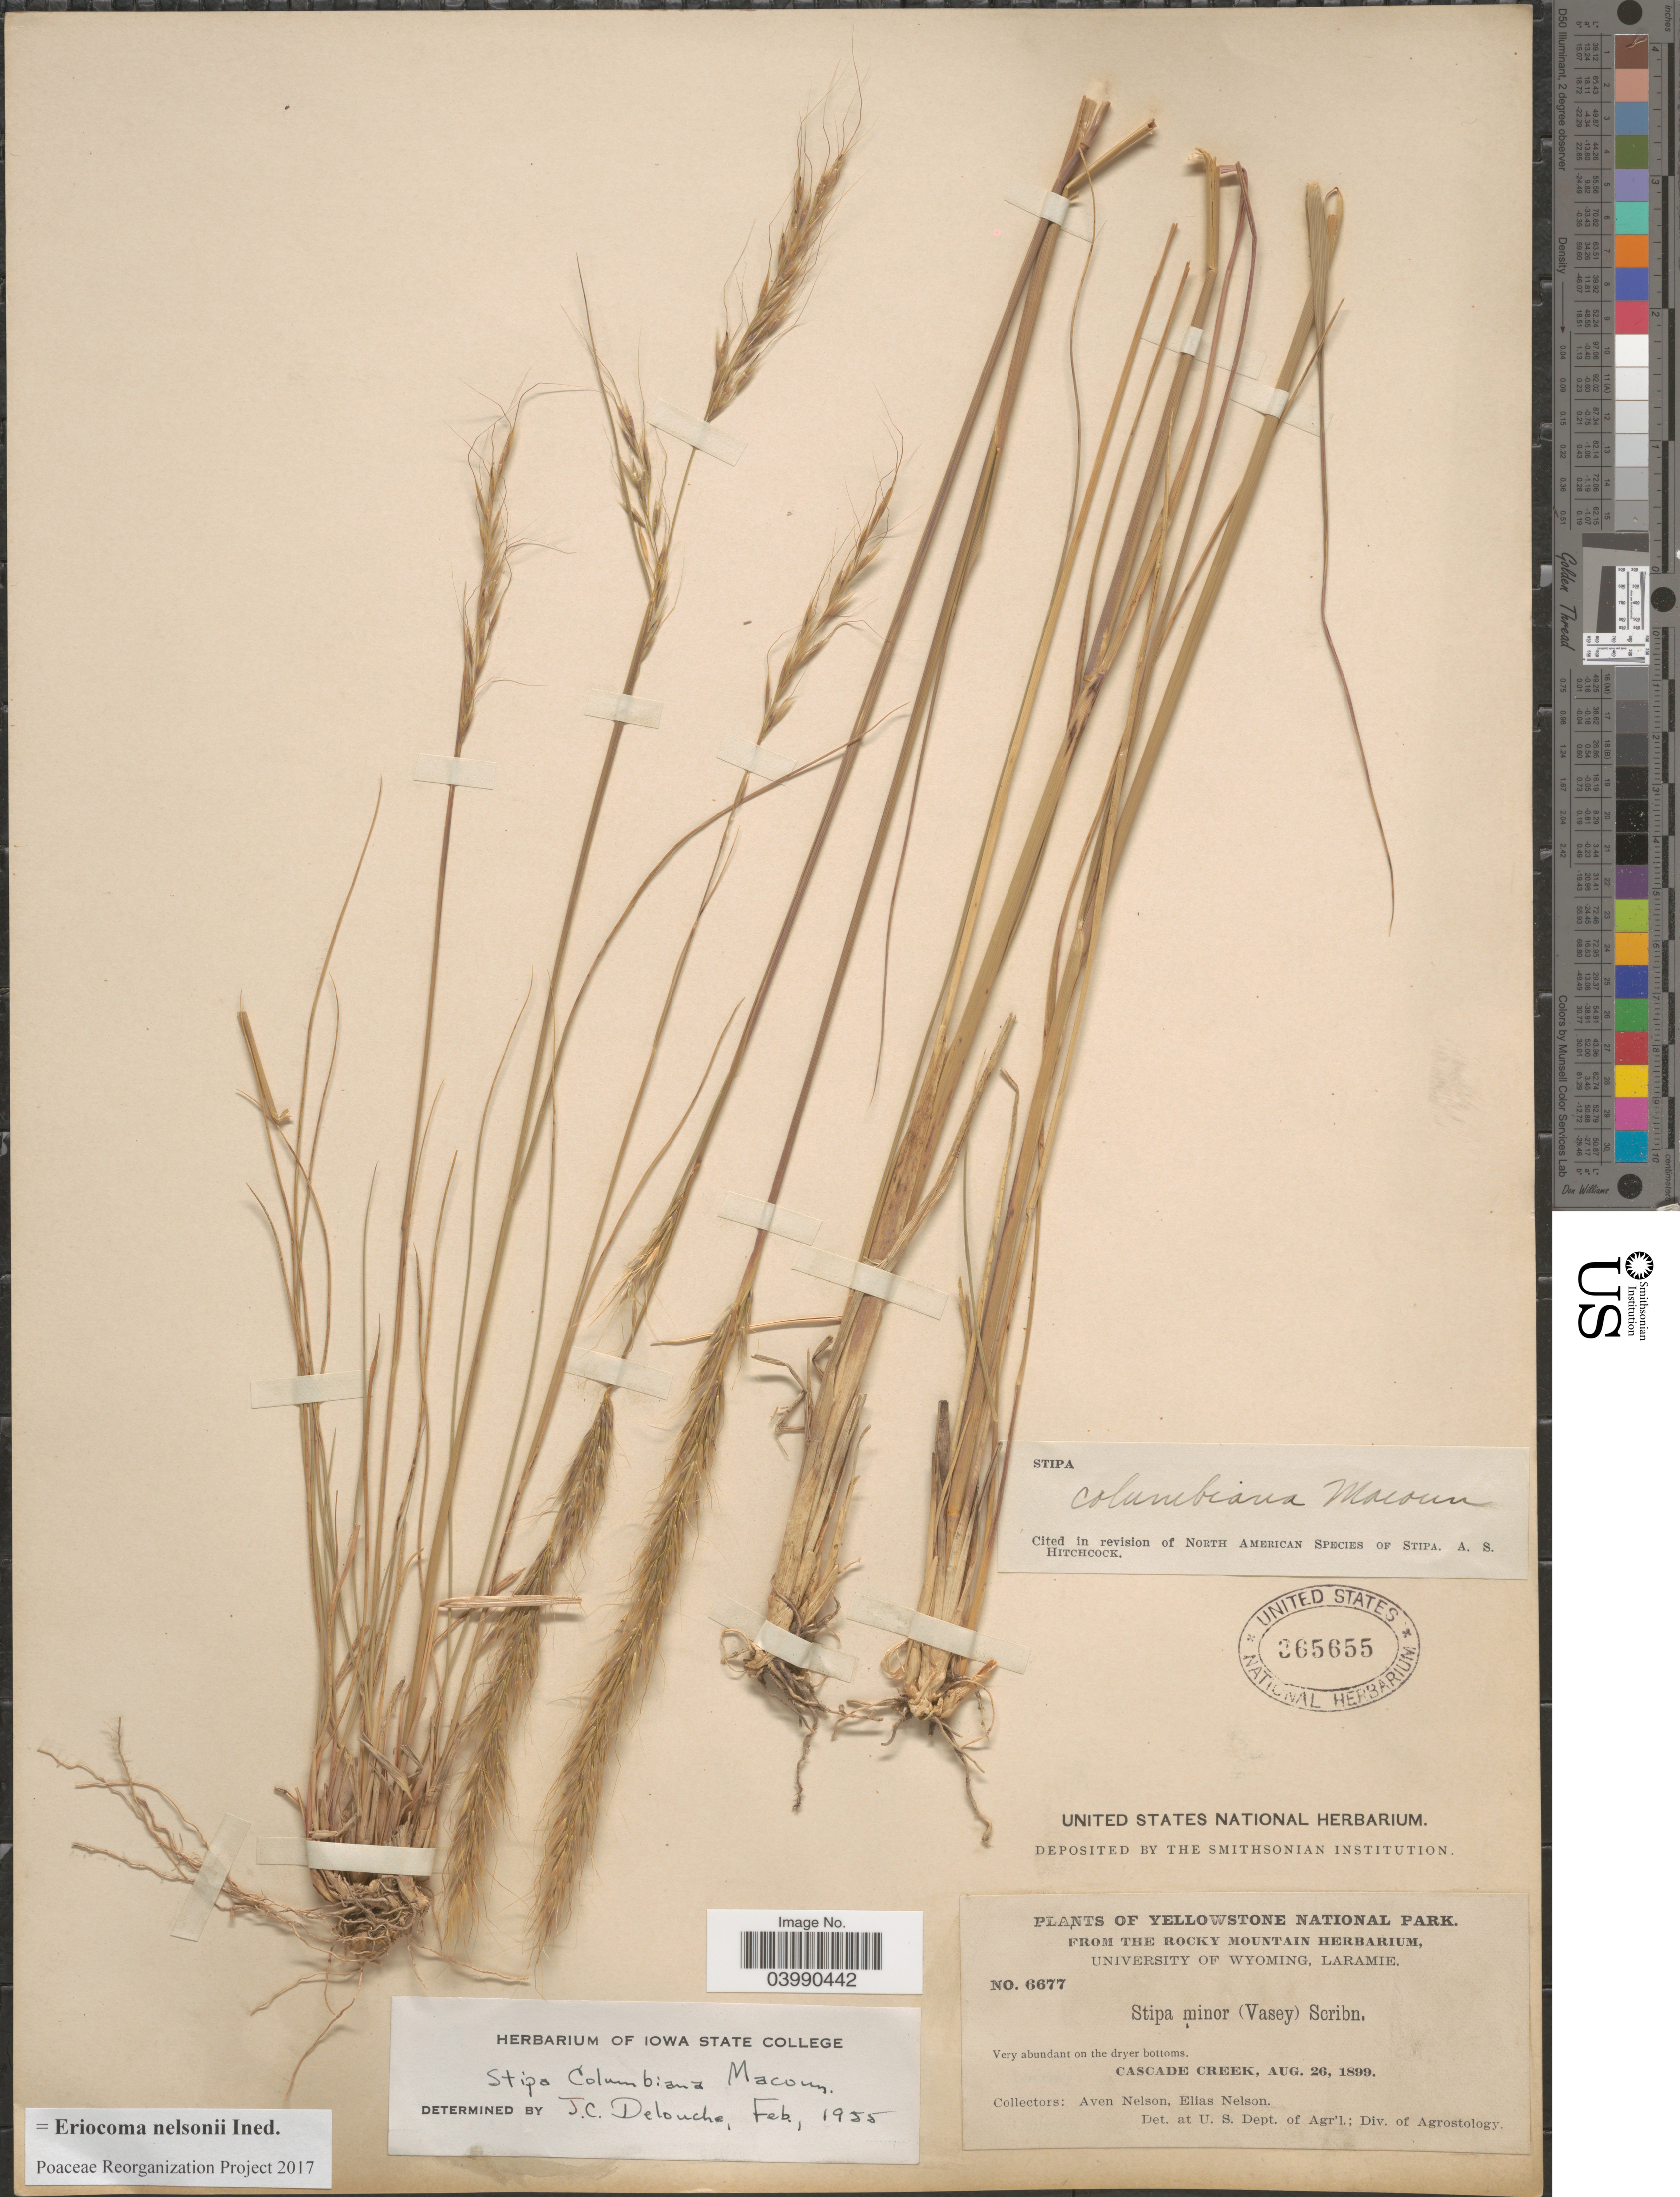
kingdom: Plantae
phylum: Tracheophyta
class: Liliopsida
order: Poales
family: Poaceae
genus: Eriocoma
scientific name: Eriocoma nelsonii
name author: (Scribn.) Romasch.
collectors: A. Nelson & E. Nelson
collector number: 6677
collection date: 1899-08-26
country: United States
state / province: Wyoming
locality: Yellowstone National Park. On the dryer bottoms. Cascade Creek.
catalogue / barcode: US 365655